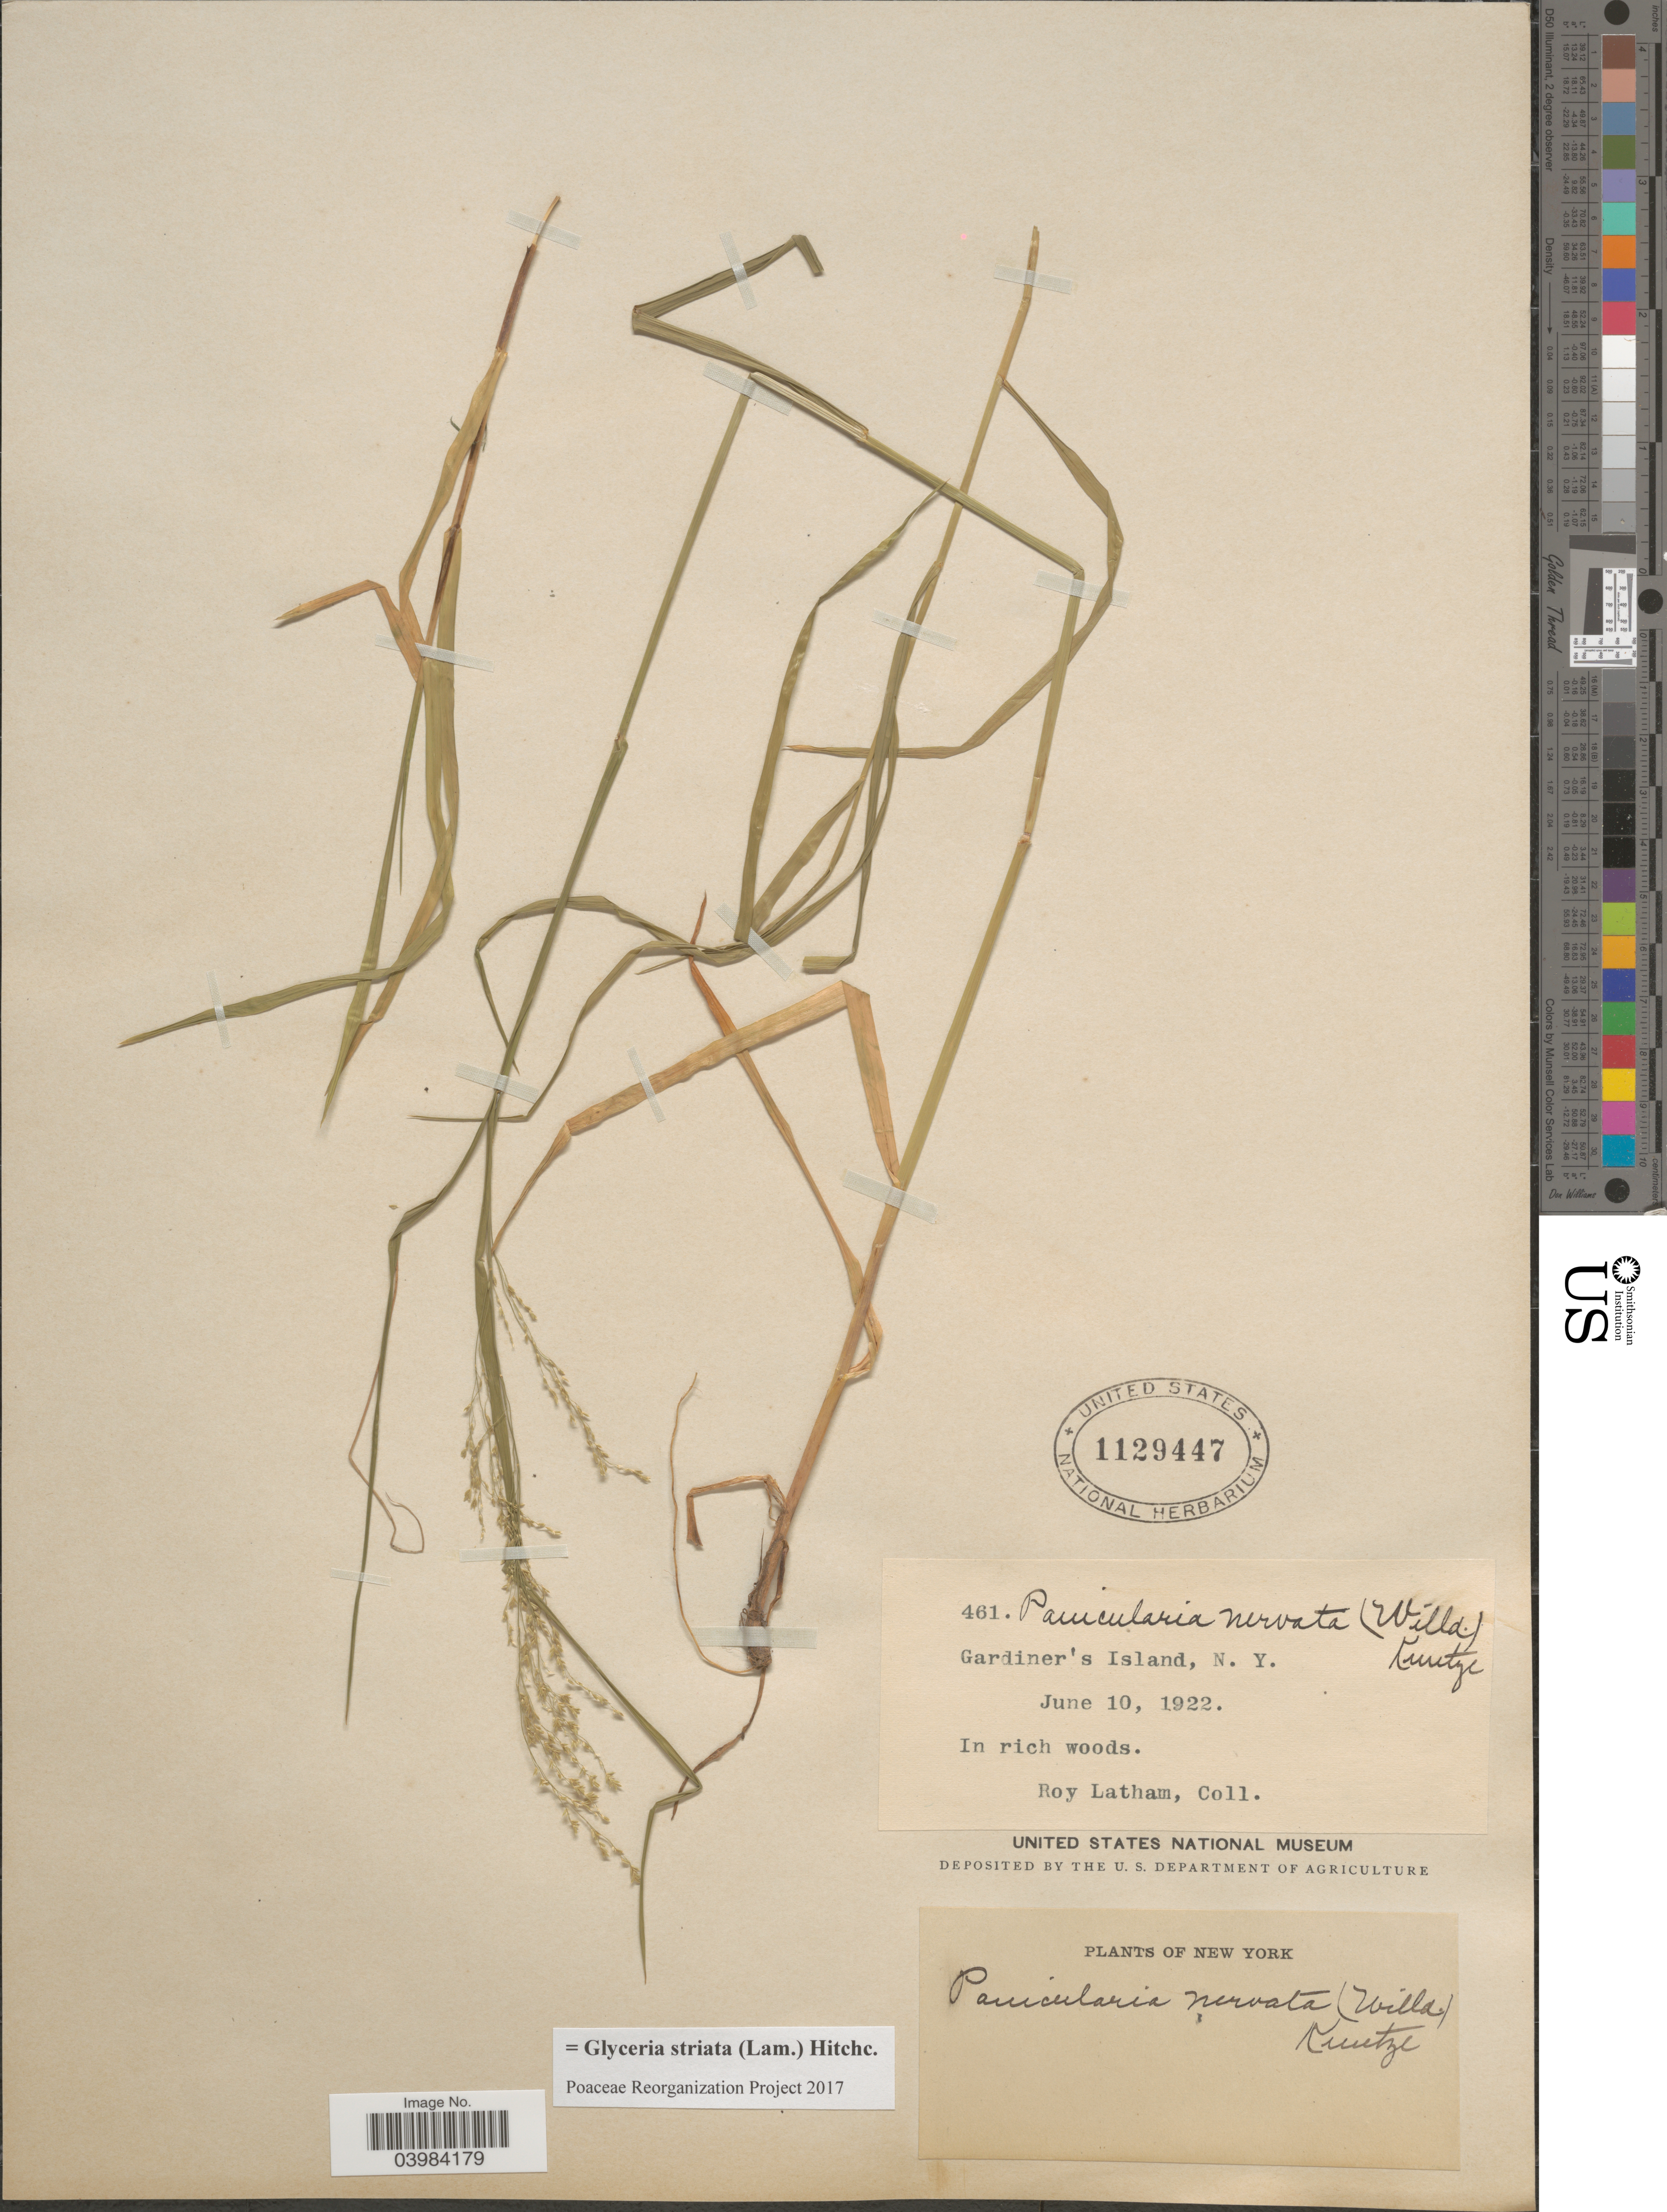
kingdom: Plantae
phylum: Tracheophyta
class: Liliopsida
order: Poales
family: Poaceae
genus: Glyceria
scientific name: Glyceria striata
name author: (Lam.) Hitchc.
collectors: R. Latham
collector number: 461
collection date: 1922-06-10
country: United States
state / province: New York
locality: Gardiner's Island.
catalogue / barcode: US 1129447